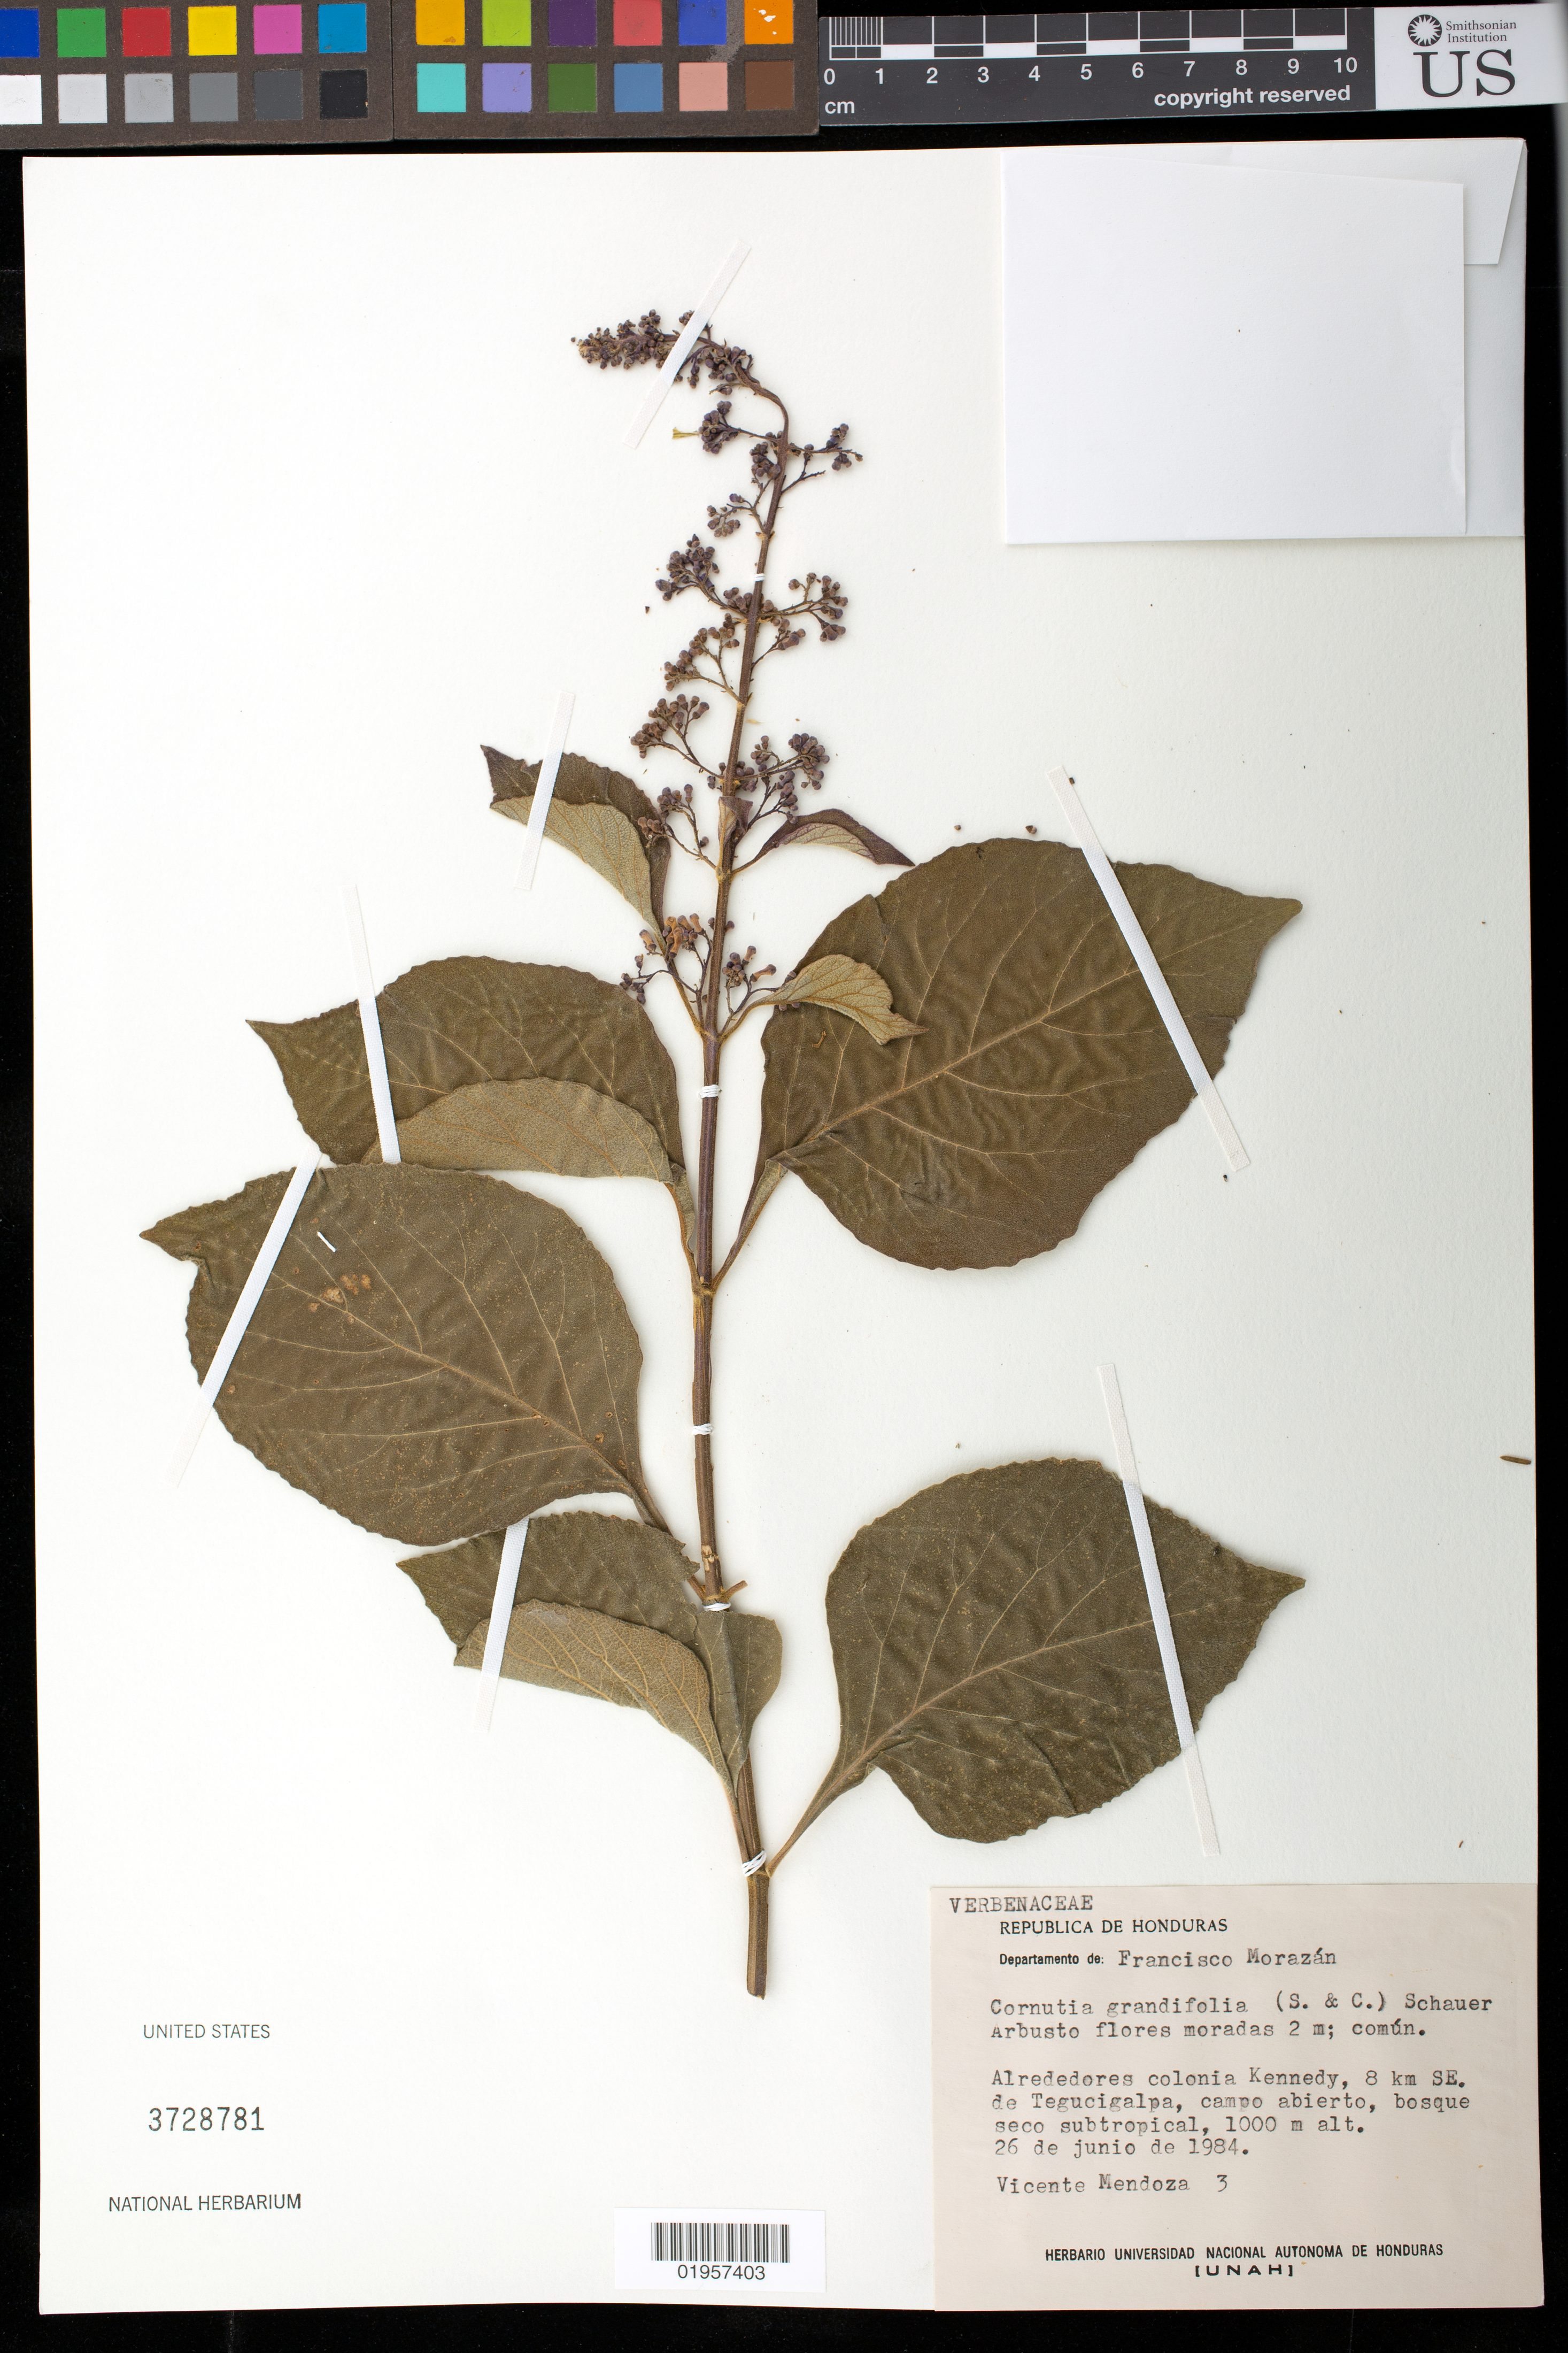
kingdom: Plantae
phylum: Tracheophyta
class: Magnoliopsida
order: Lamiales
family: Lamiaceae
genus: Cornutia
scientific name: Cornutia grandifolia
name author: (Cham. & Schltdl.) Schauer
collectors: V. Mendoza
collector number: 3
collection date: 1984-06-26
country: Honduras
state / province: Fco. Morazán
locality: Alrededores colonia Kennedy, 8 km SE de Tegucigalpe, campo abierto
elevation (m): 1000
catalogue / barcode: US 37218781